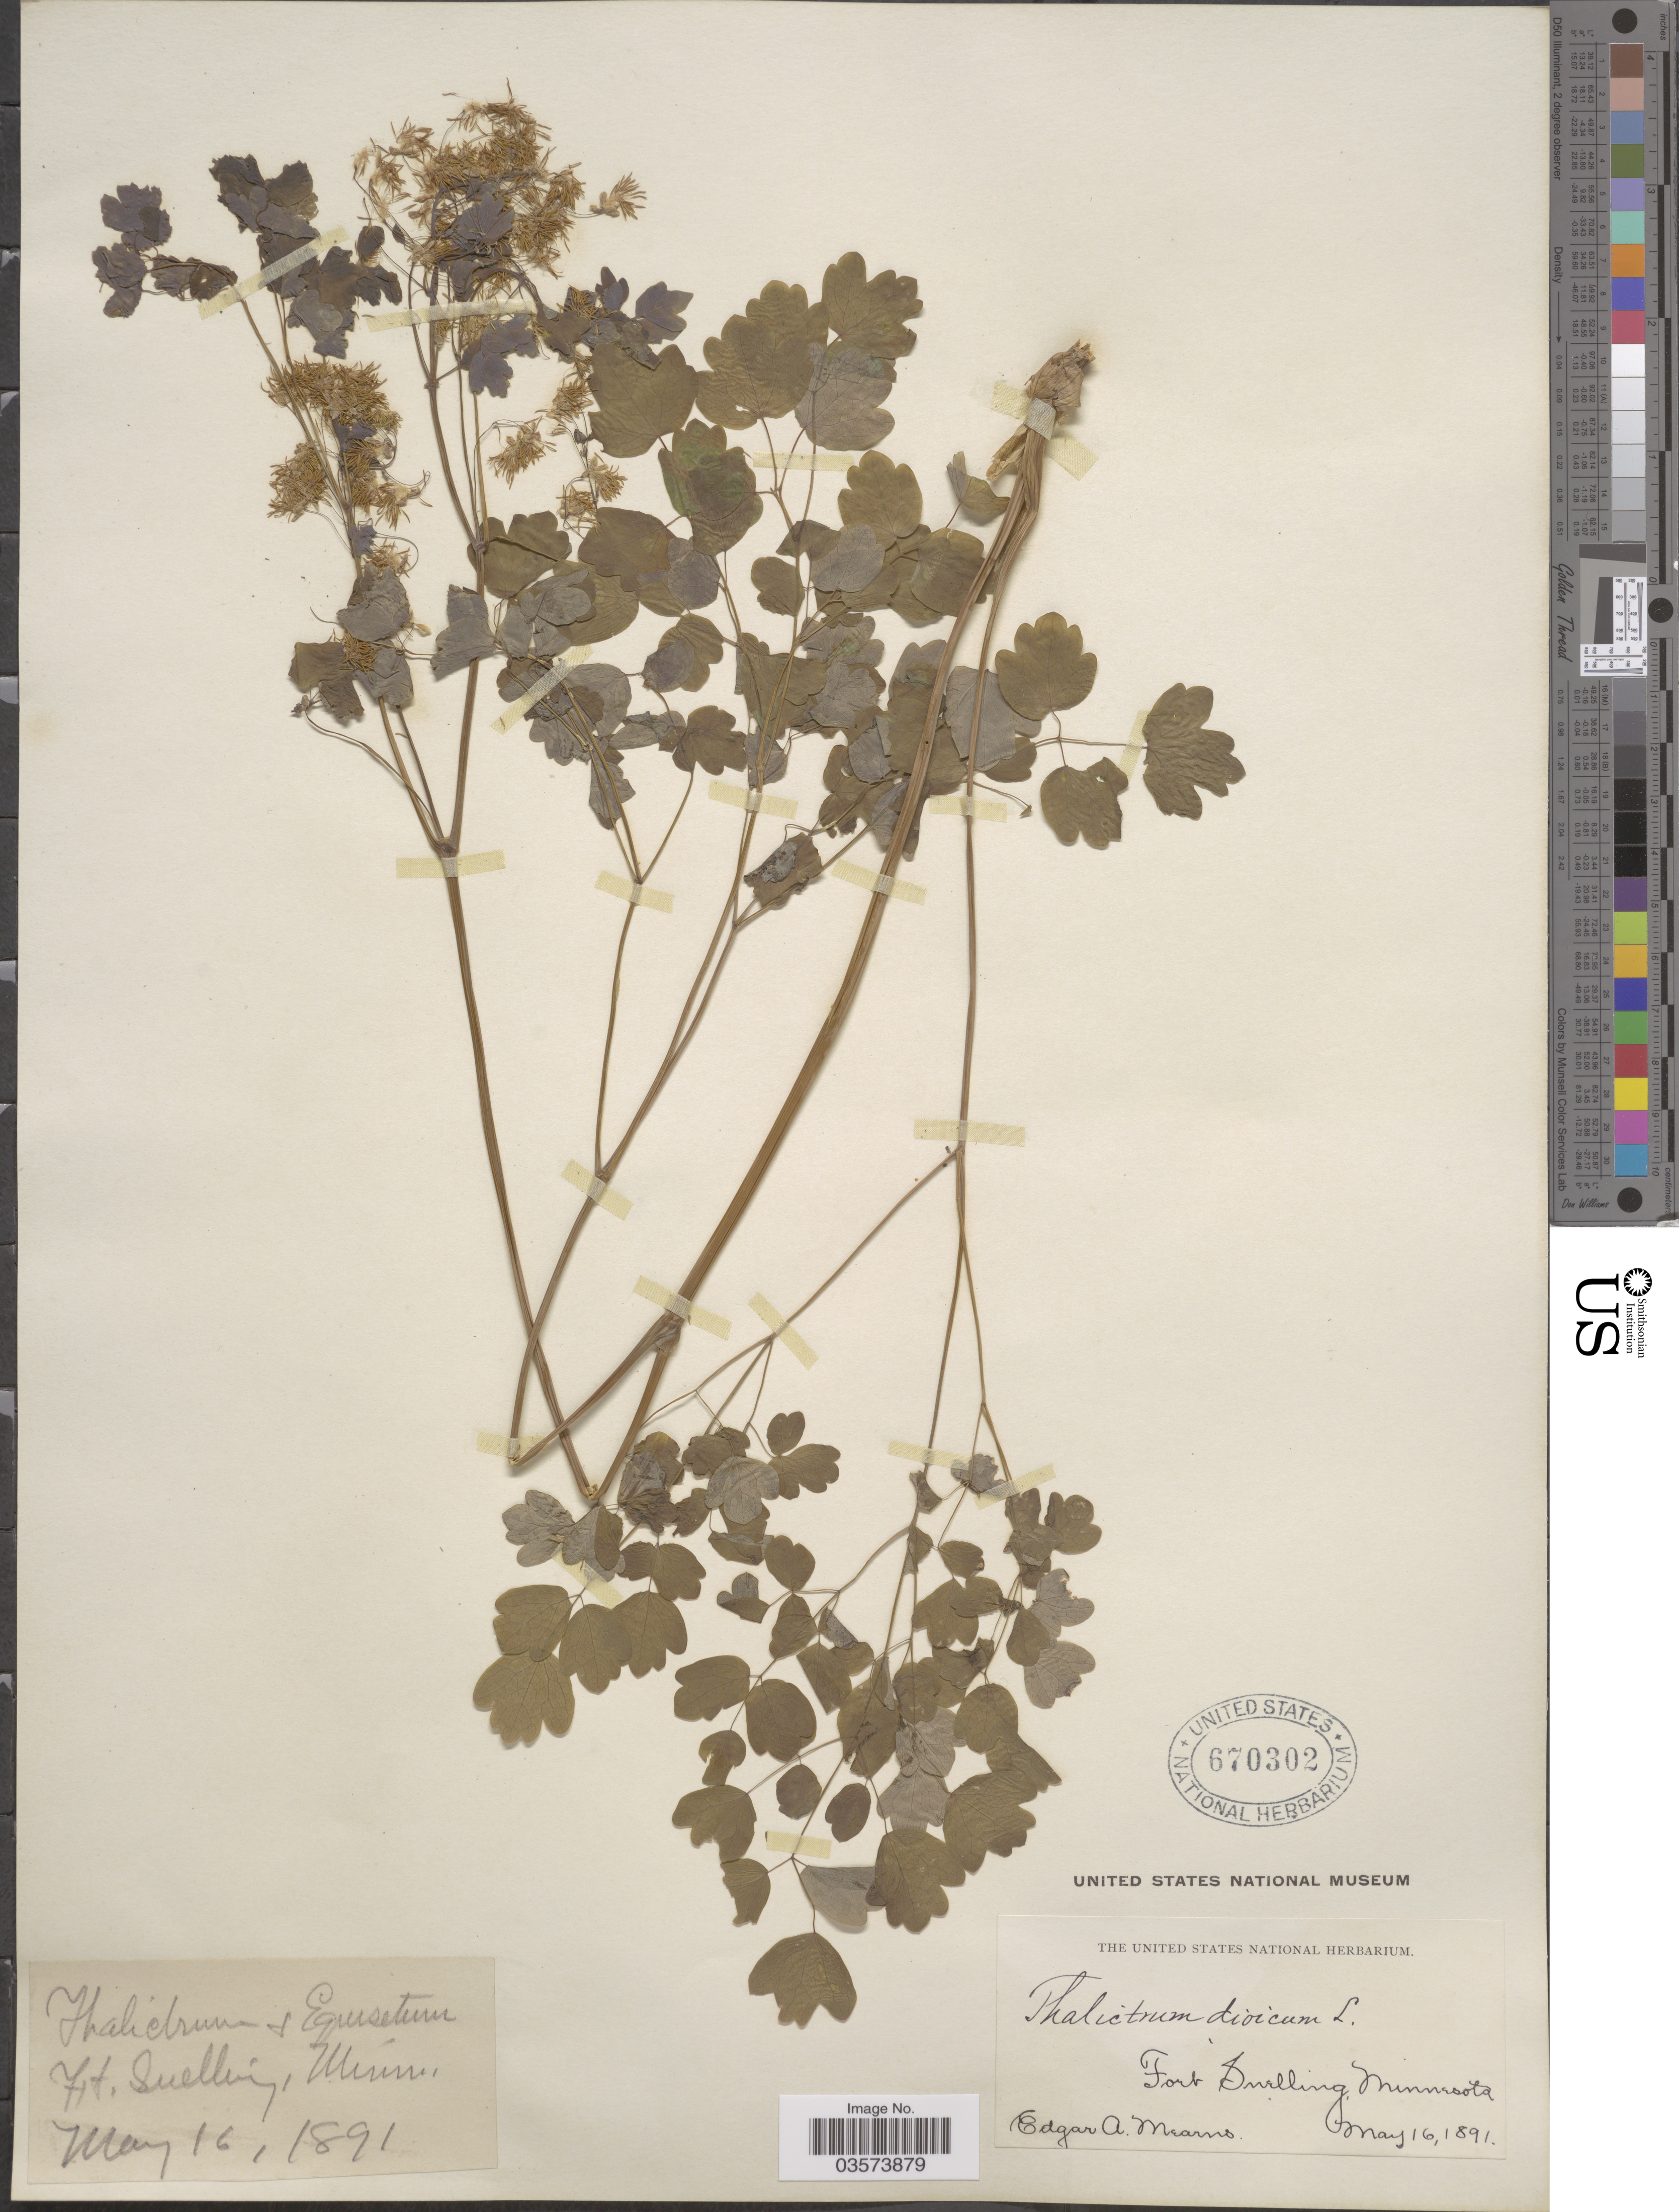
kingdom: Plantae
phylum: Tracheophyta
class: Magnoliopsida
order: Ranunculales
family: Ranunculaceae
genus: Thalictrum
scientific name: Thalictrum dioicum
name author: L.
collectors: E. A. Mearns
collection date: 1891-05-16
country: United States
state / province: Minnesota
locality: Fort Snelling.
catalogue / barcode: US 670302